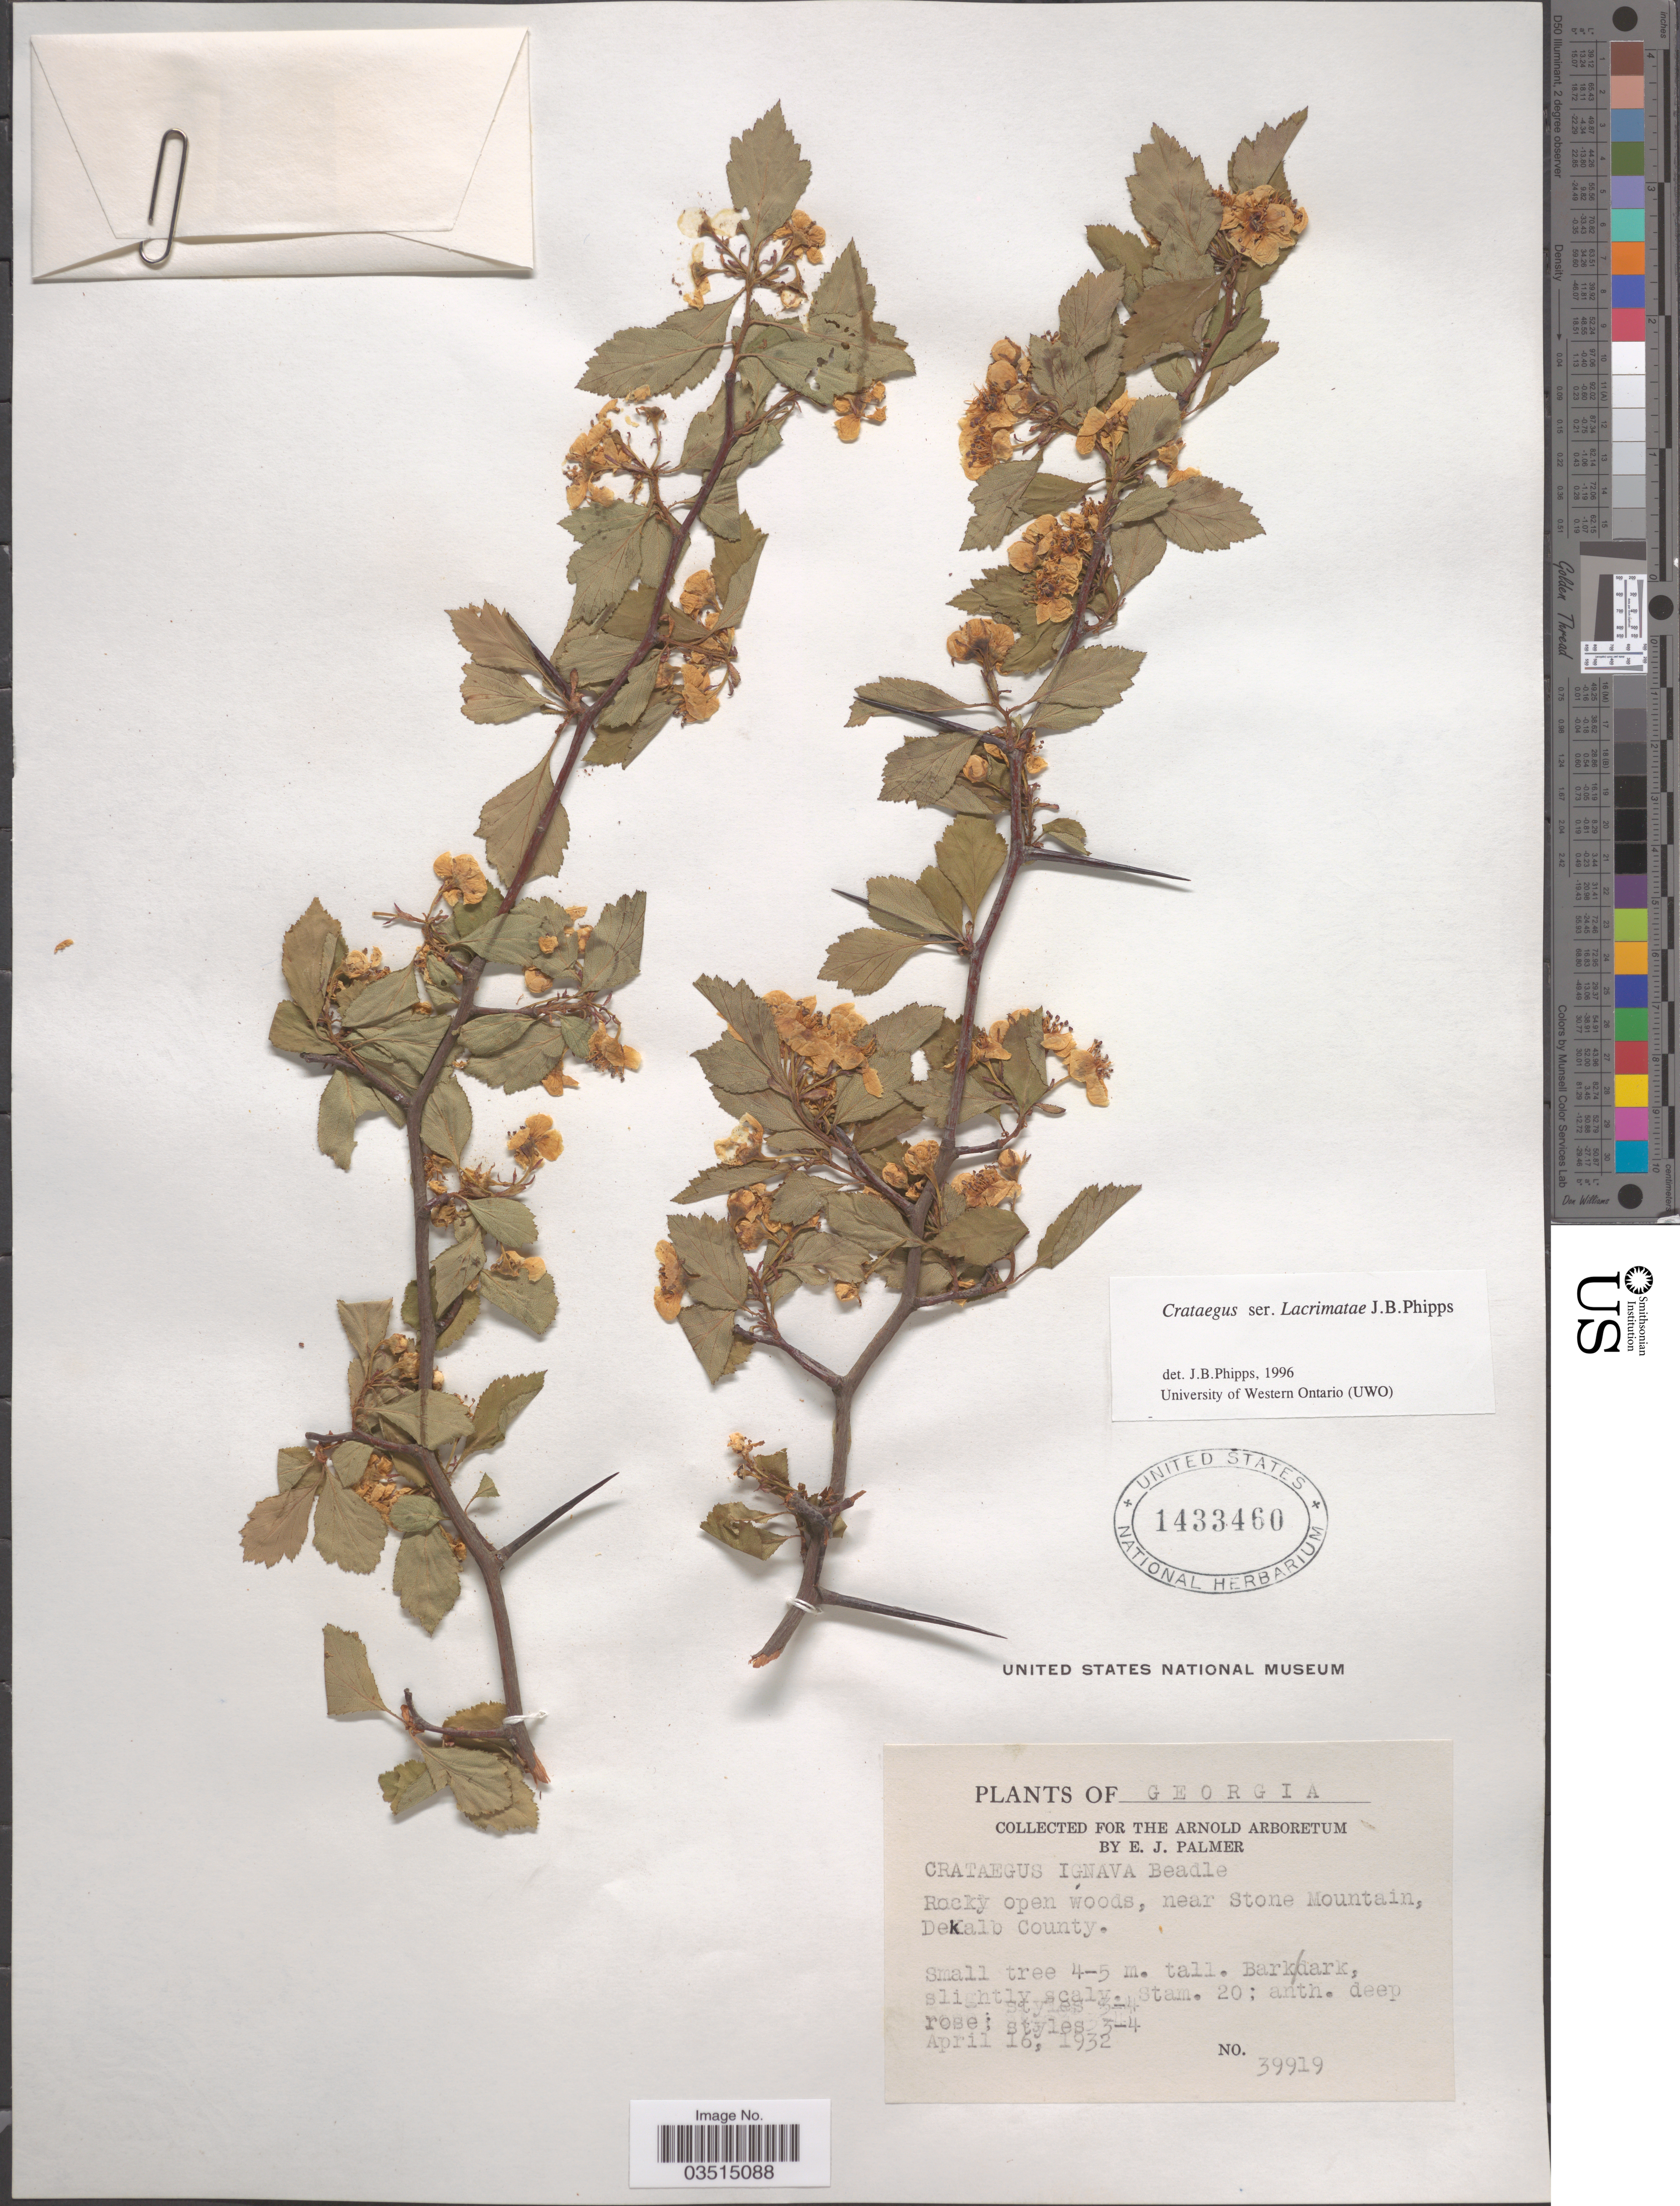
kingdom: Plantae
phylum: Tracheophyta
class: Magnoliopsida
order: Rosales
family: Rosaceae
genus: Crataegus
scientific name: Crataegus ignava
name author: Beadle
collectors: E. J. Palmer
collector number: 39919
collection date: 1932-04-16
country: United States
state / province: Georgia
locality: Rocky open woods, near Stone Mountain, DeKalb County.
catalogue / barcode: US 1433460